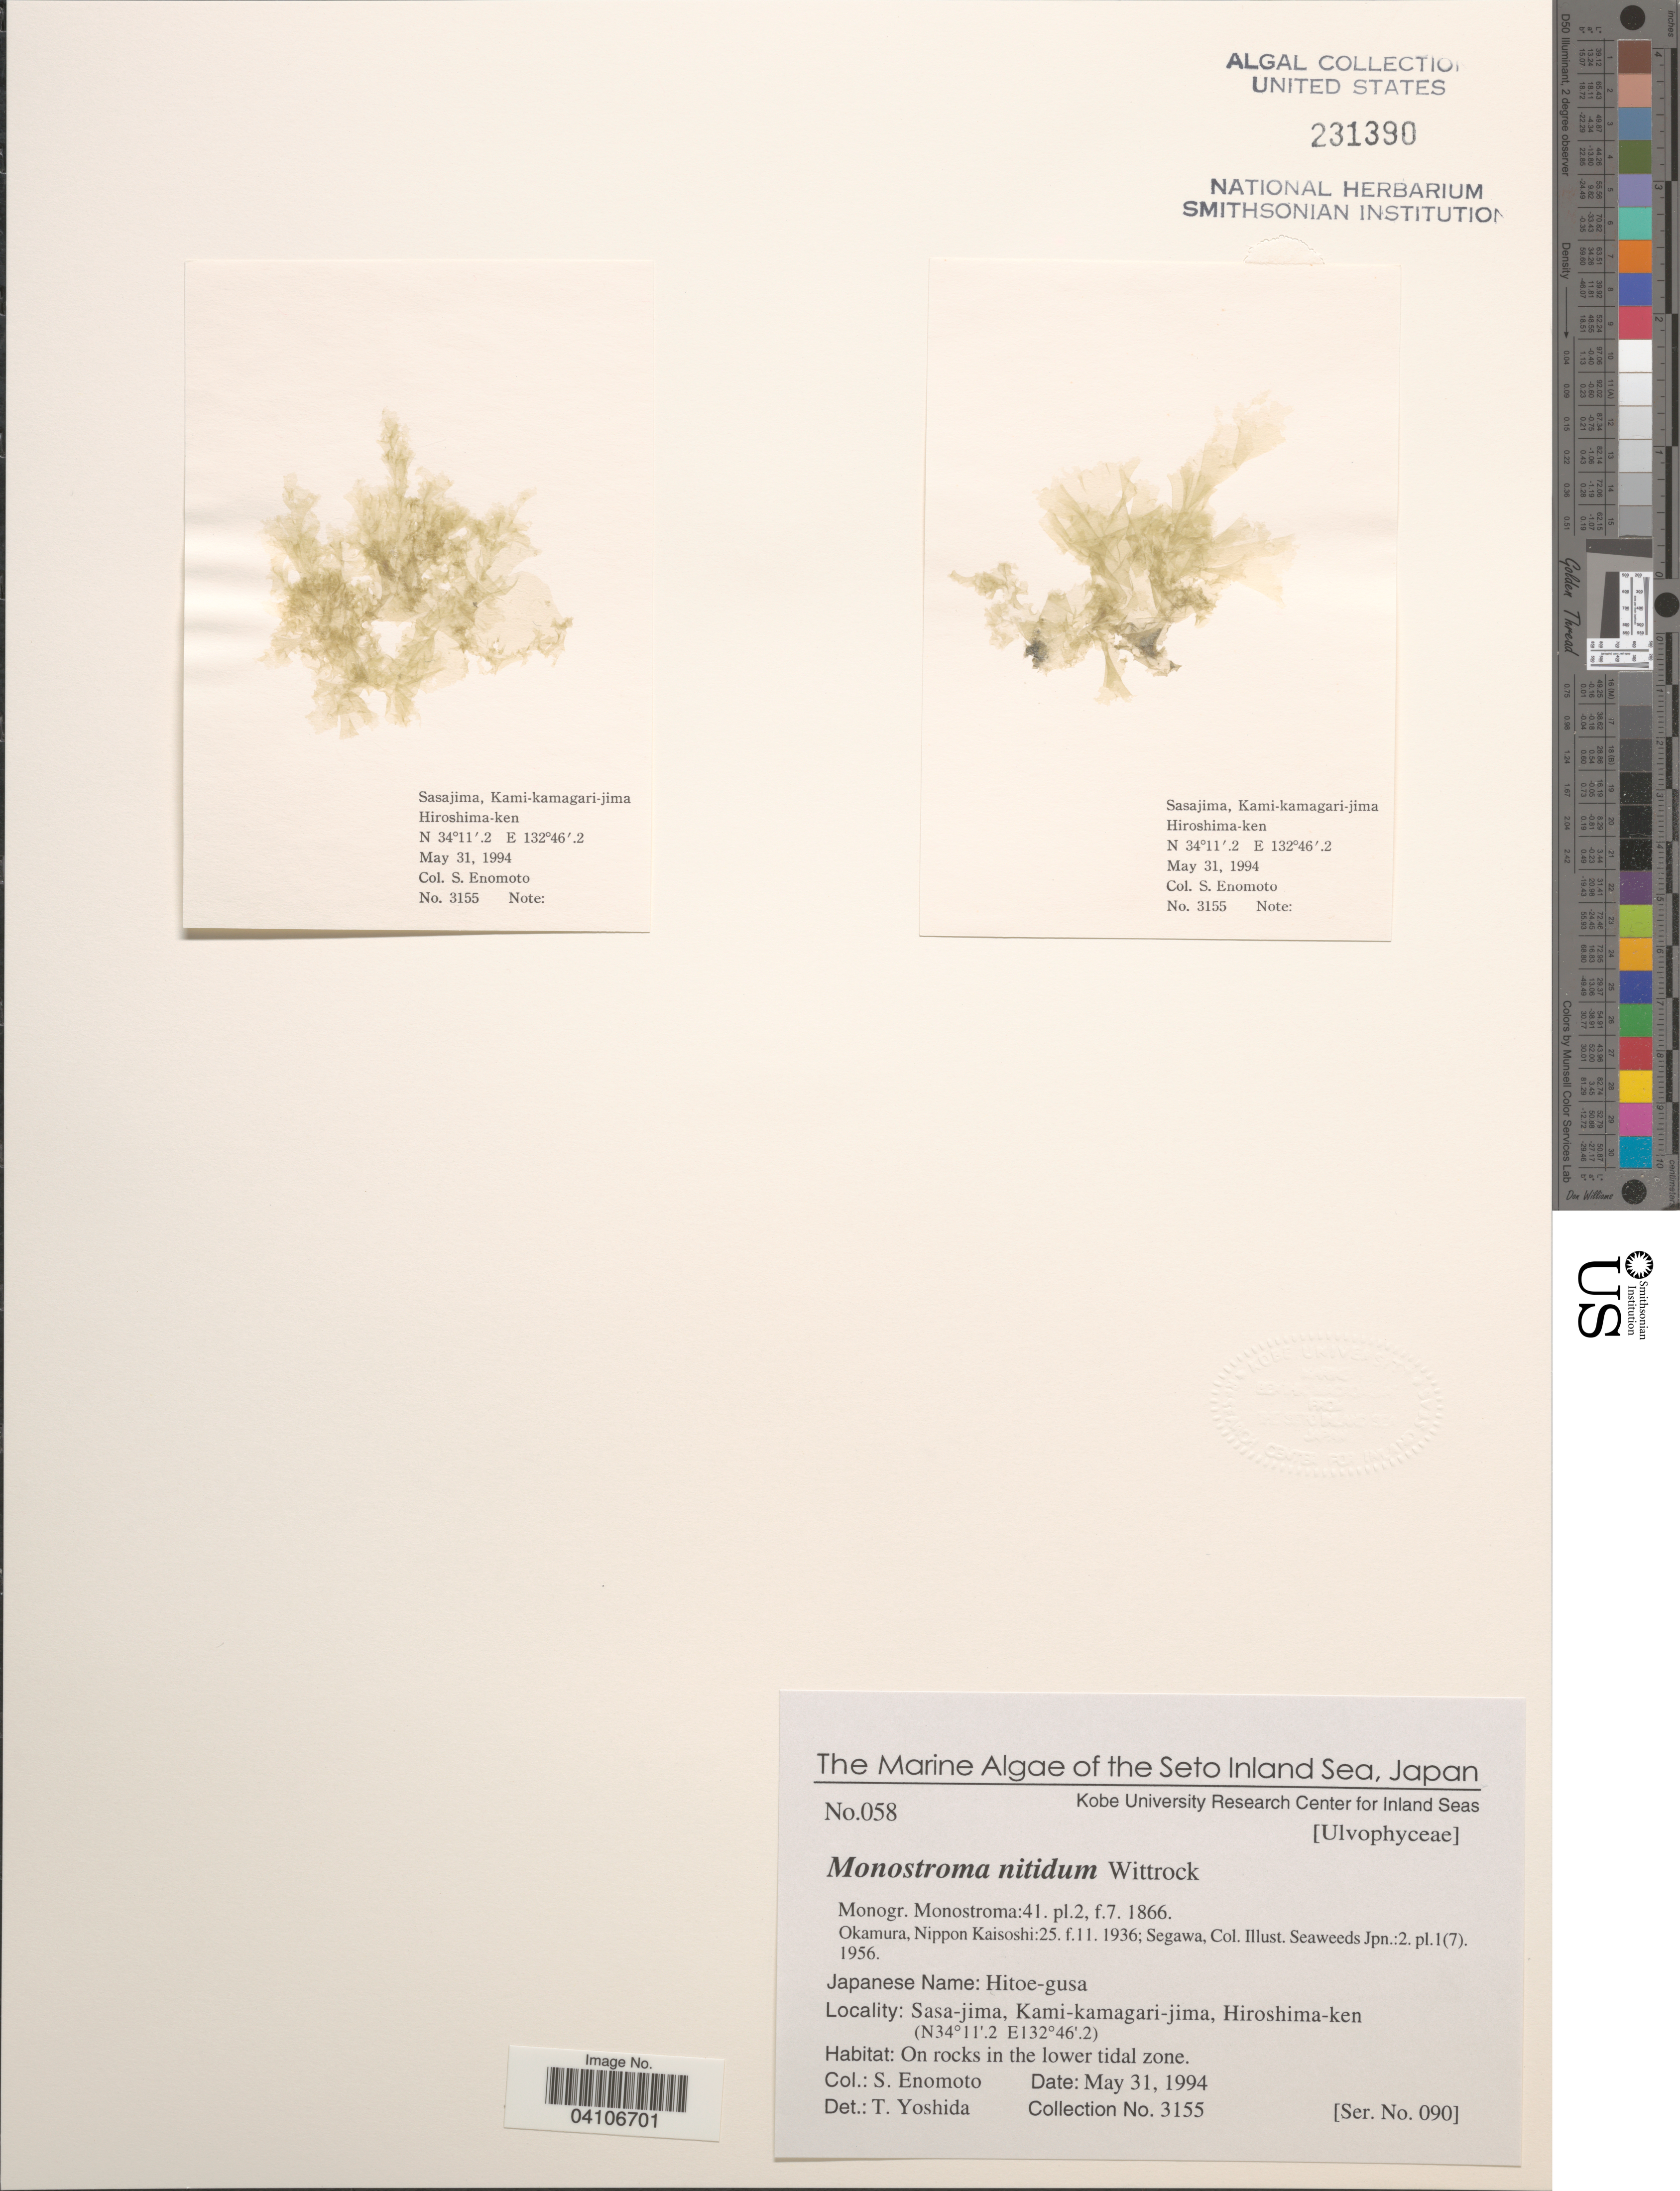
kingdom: Plantae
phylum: Chlorophyta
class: Ulvophyceae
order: Ulvales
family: Monostromataceae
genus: Monostroma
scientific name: Monostroma nitidum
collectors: S. Enomoto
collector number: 3155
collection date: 1994-05-31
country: Japan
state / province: Hirosima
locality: The Seto Inland Sea. Sasa-jima, Kami-kamagari-jima, Hiroshima-ken.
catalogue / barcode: US 231390